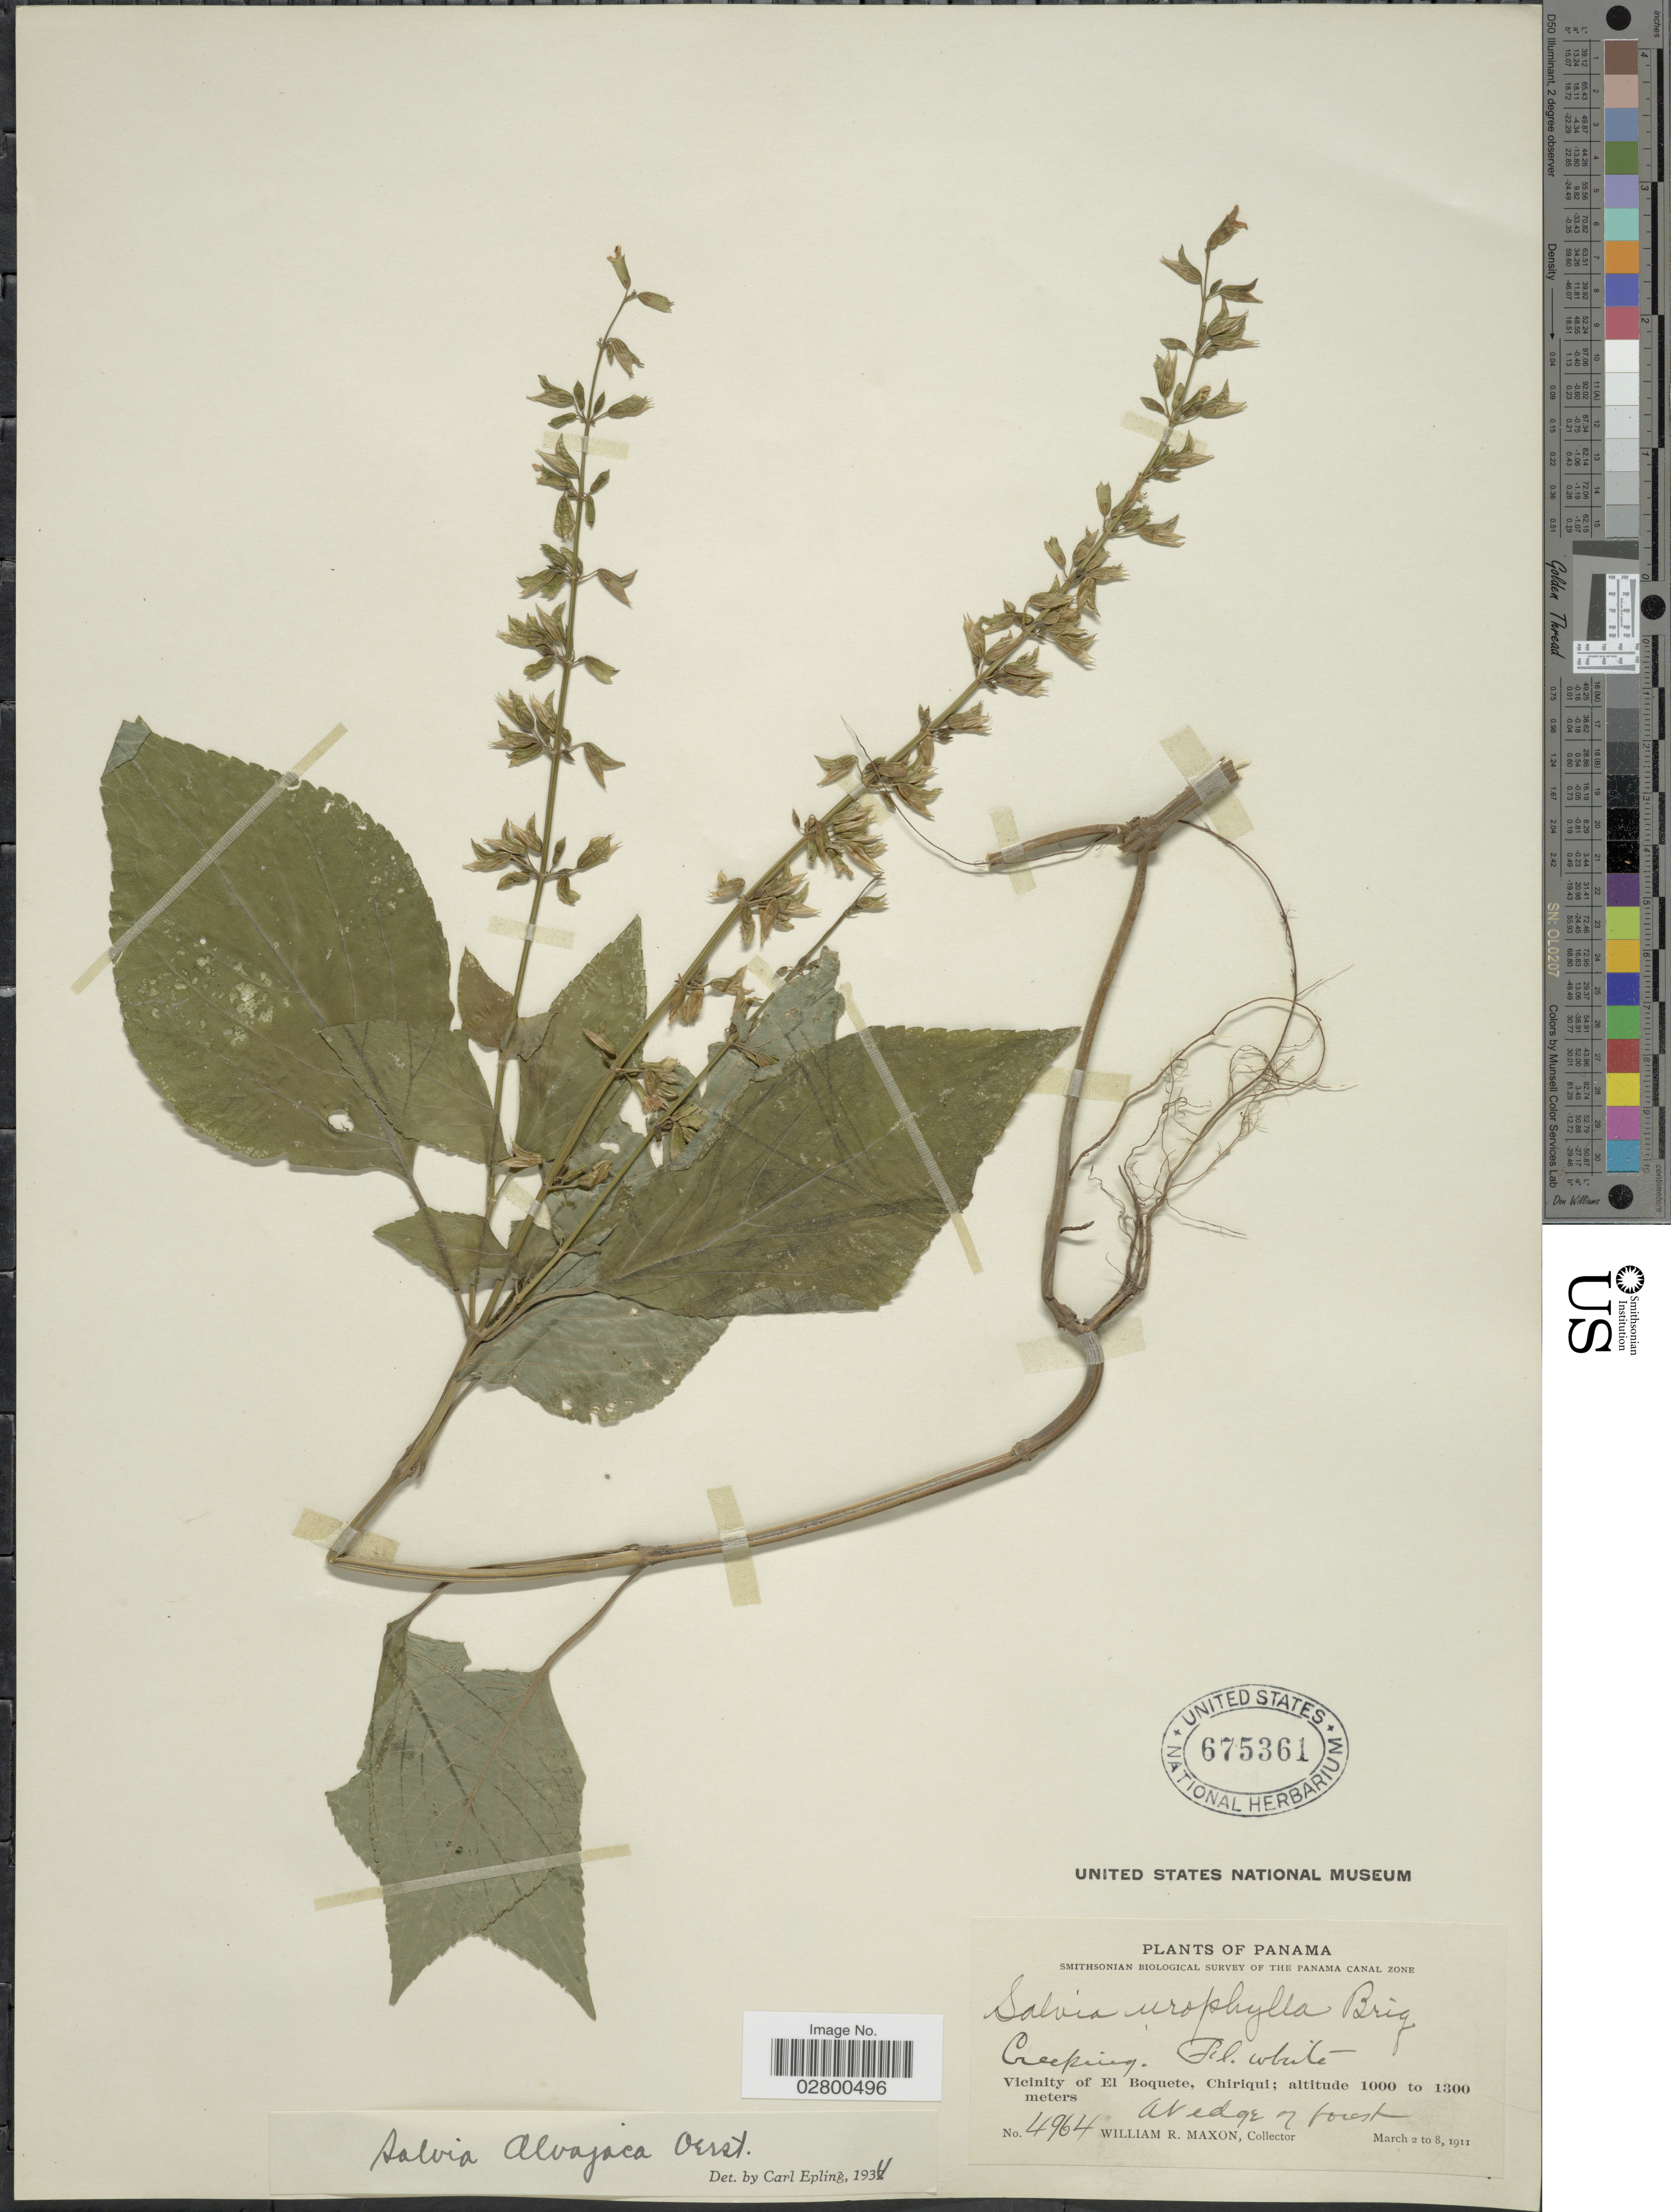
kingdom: Plantae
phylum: Tracheophyta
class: Magnoliopsida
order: Lamiales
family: Lamiaceae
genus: Salvia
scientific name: Salvia alvajaca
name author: Oerst.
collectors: W. R. Maxon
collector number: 4964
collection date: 1911-03-02/1911-03-08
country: Panama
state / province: Chiriqui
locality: Vicinity of El Boquete.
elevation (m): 1000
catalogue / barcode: US 675361